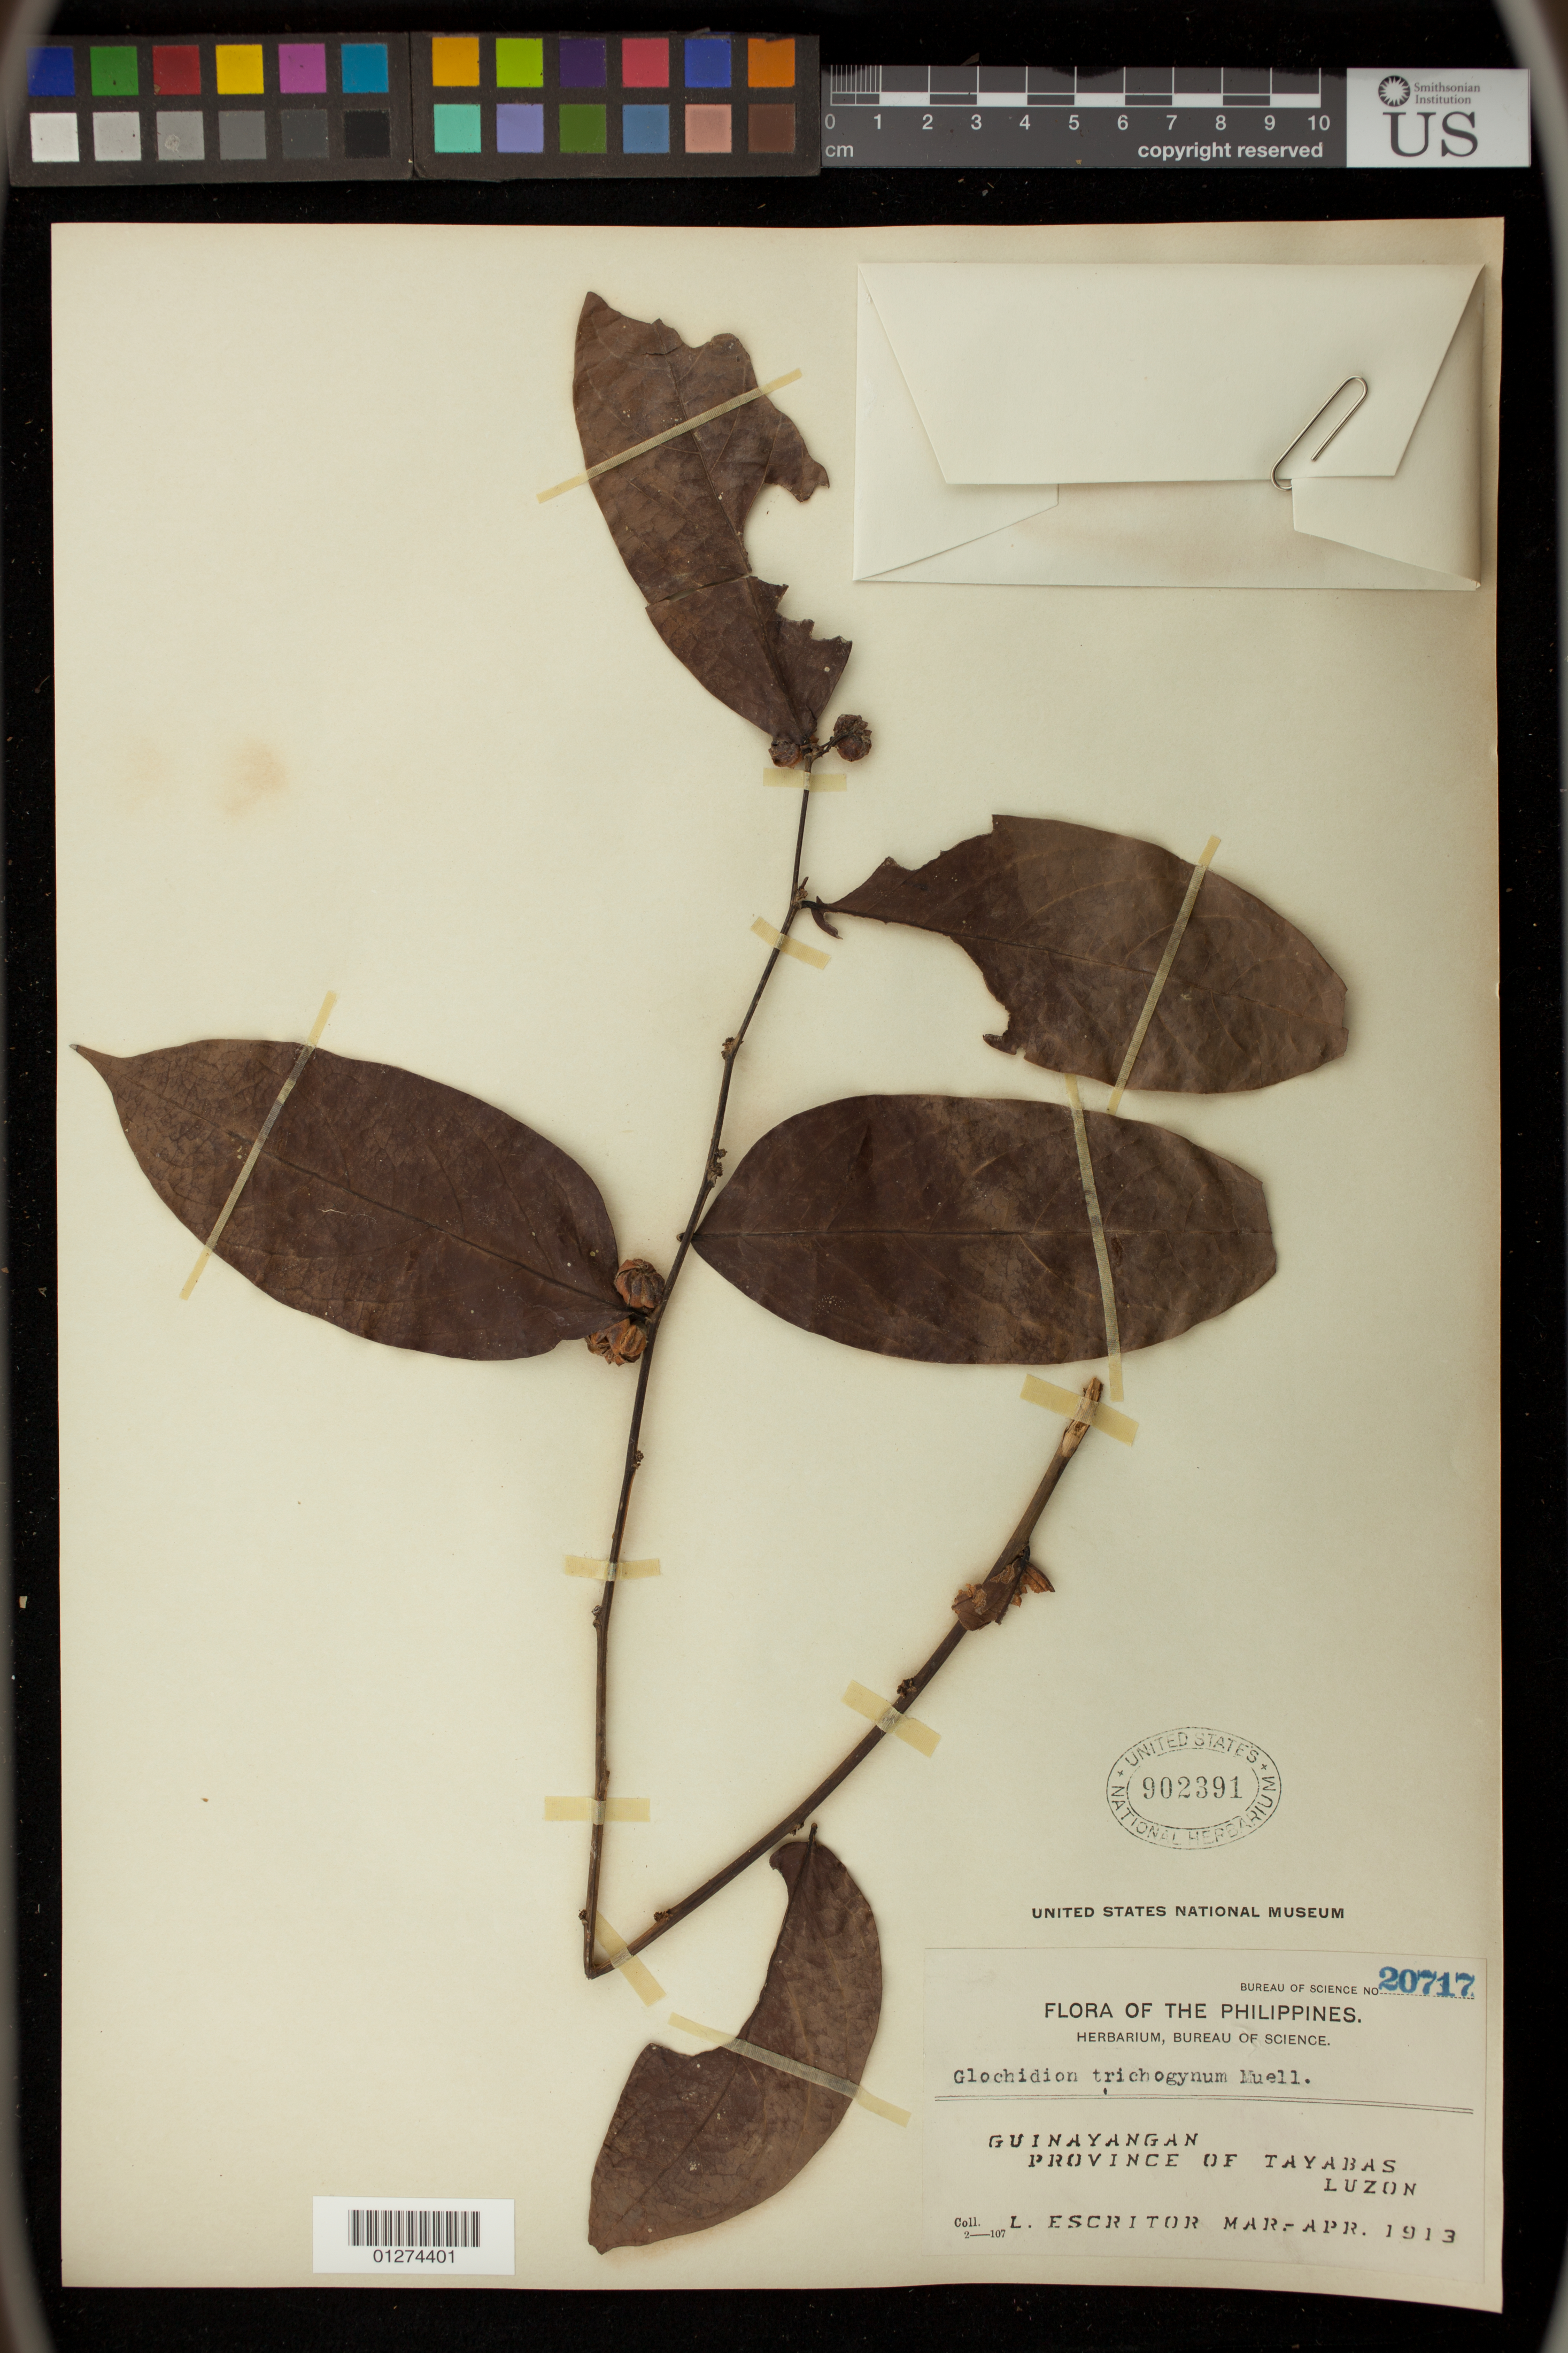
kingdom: Plantae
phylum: Tracheophyta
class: Magnoliopsida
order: Malpighiales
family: Phyllanthaceae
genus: Glochidion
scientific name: Glochidion trichogynum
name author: Müll. Arg.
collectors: L. Escritor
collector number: Bur. Sci. 20717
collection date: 1913-03/1913-04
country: Philippines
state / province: Calabarzon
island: Luzon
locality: Guinayangan, Province of Tayabas, Luzon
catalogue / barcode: US 902391